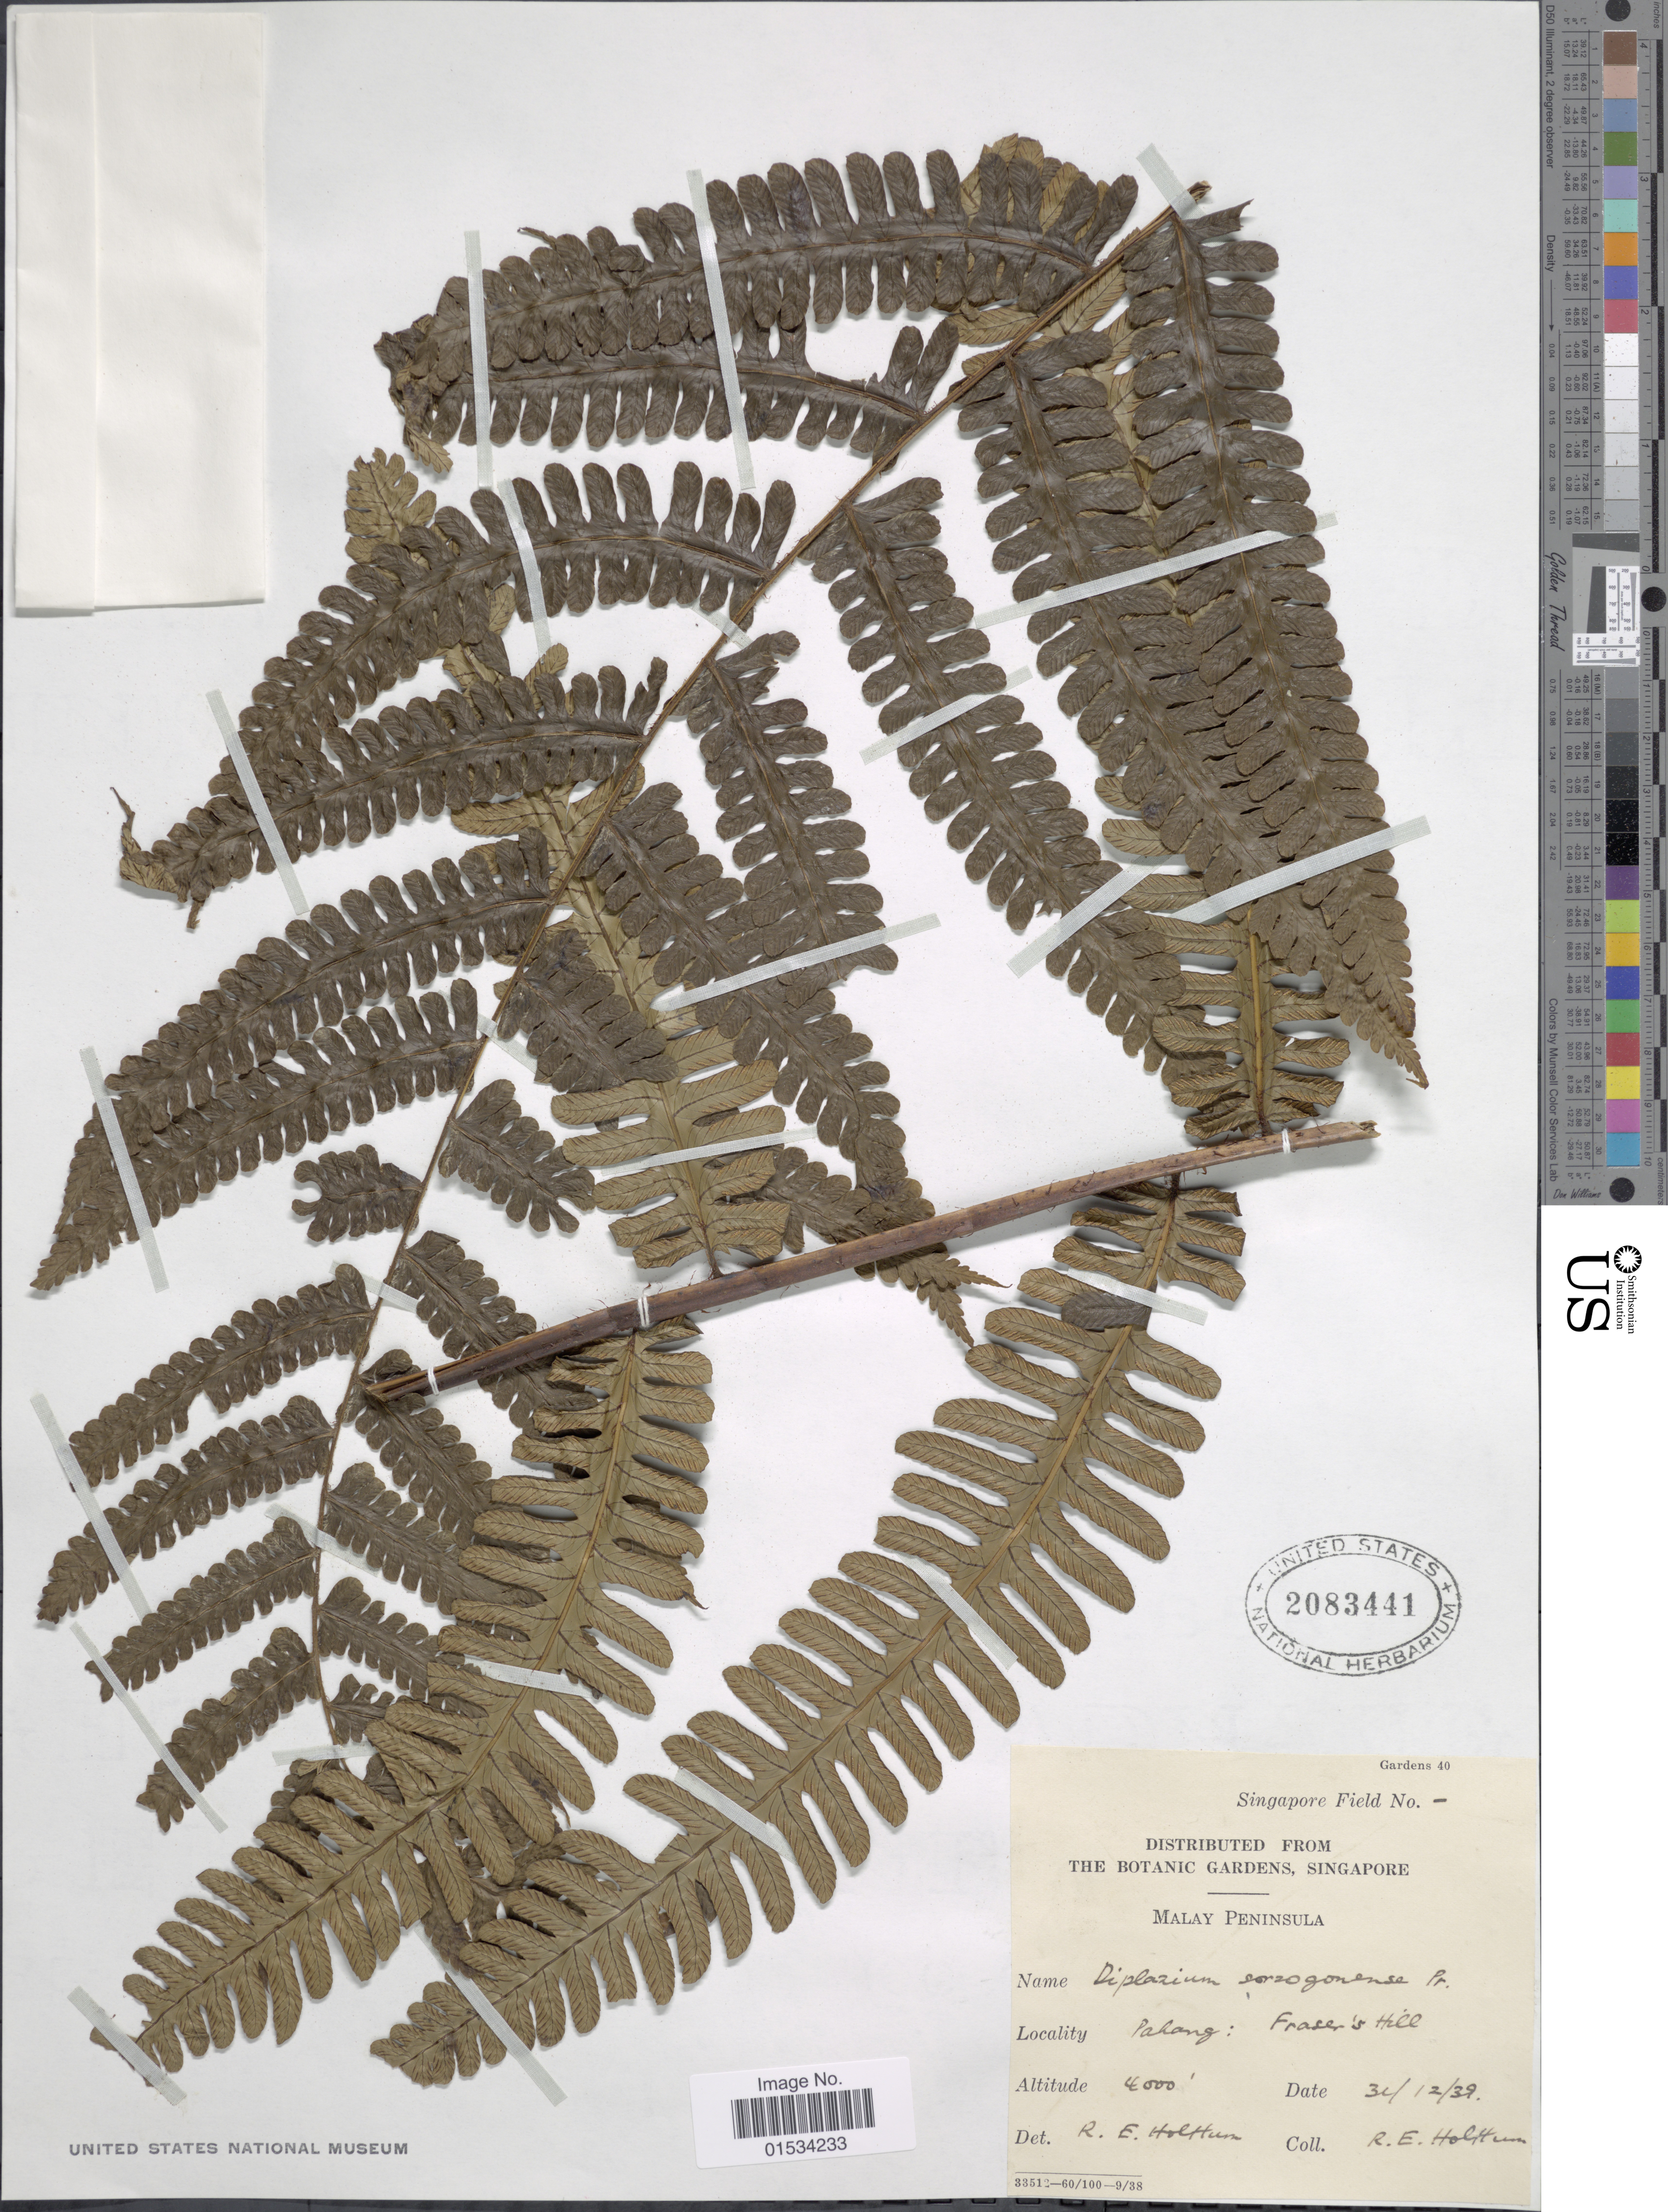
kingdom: Plantae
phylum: Tracheophyta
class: Polypodiopsida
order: Polypodiales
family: Athyriaceae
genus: Diplazium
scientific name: Diplazium sorzogonense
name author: (C. Presl) C. Presl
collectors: R. E. Holttum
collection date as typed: Transcribed d/m/y: 31/12/39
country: Malaysia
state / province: Pahang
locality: Fraser's Hill, Malay Peninsula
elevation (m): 1219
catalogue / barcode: US 2083441